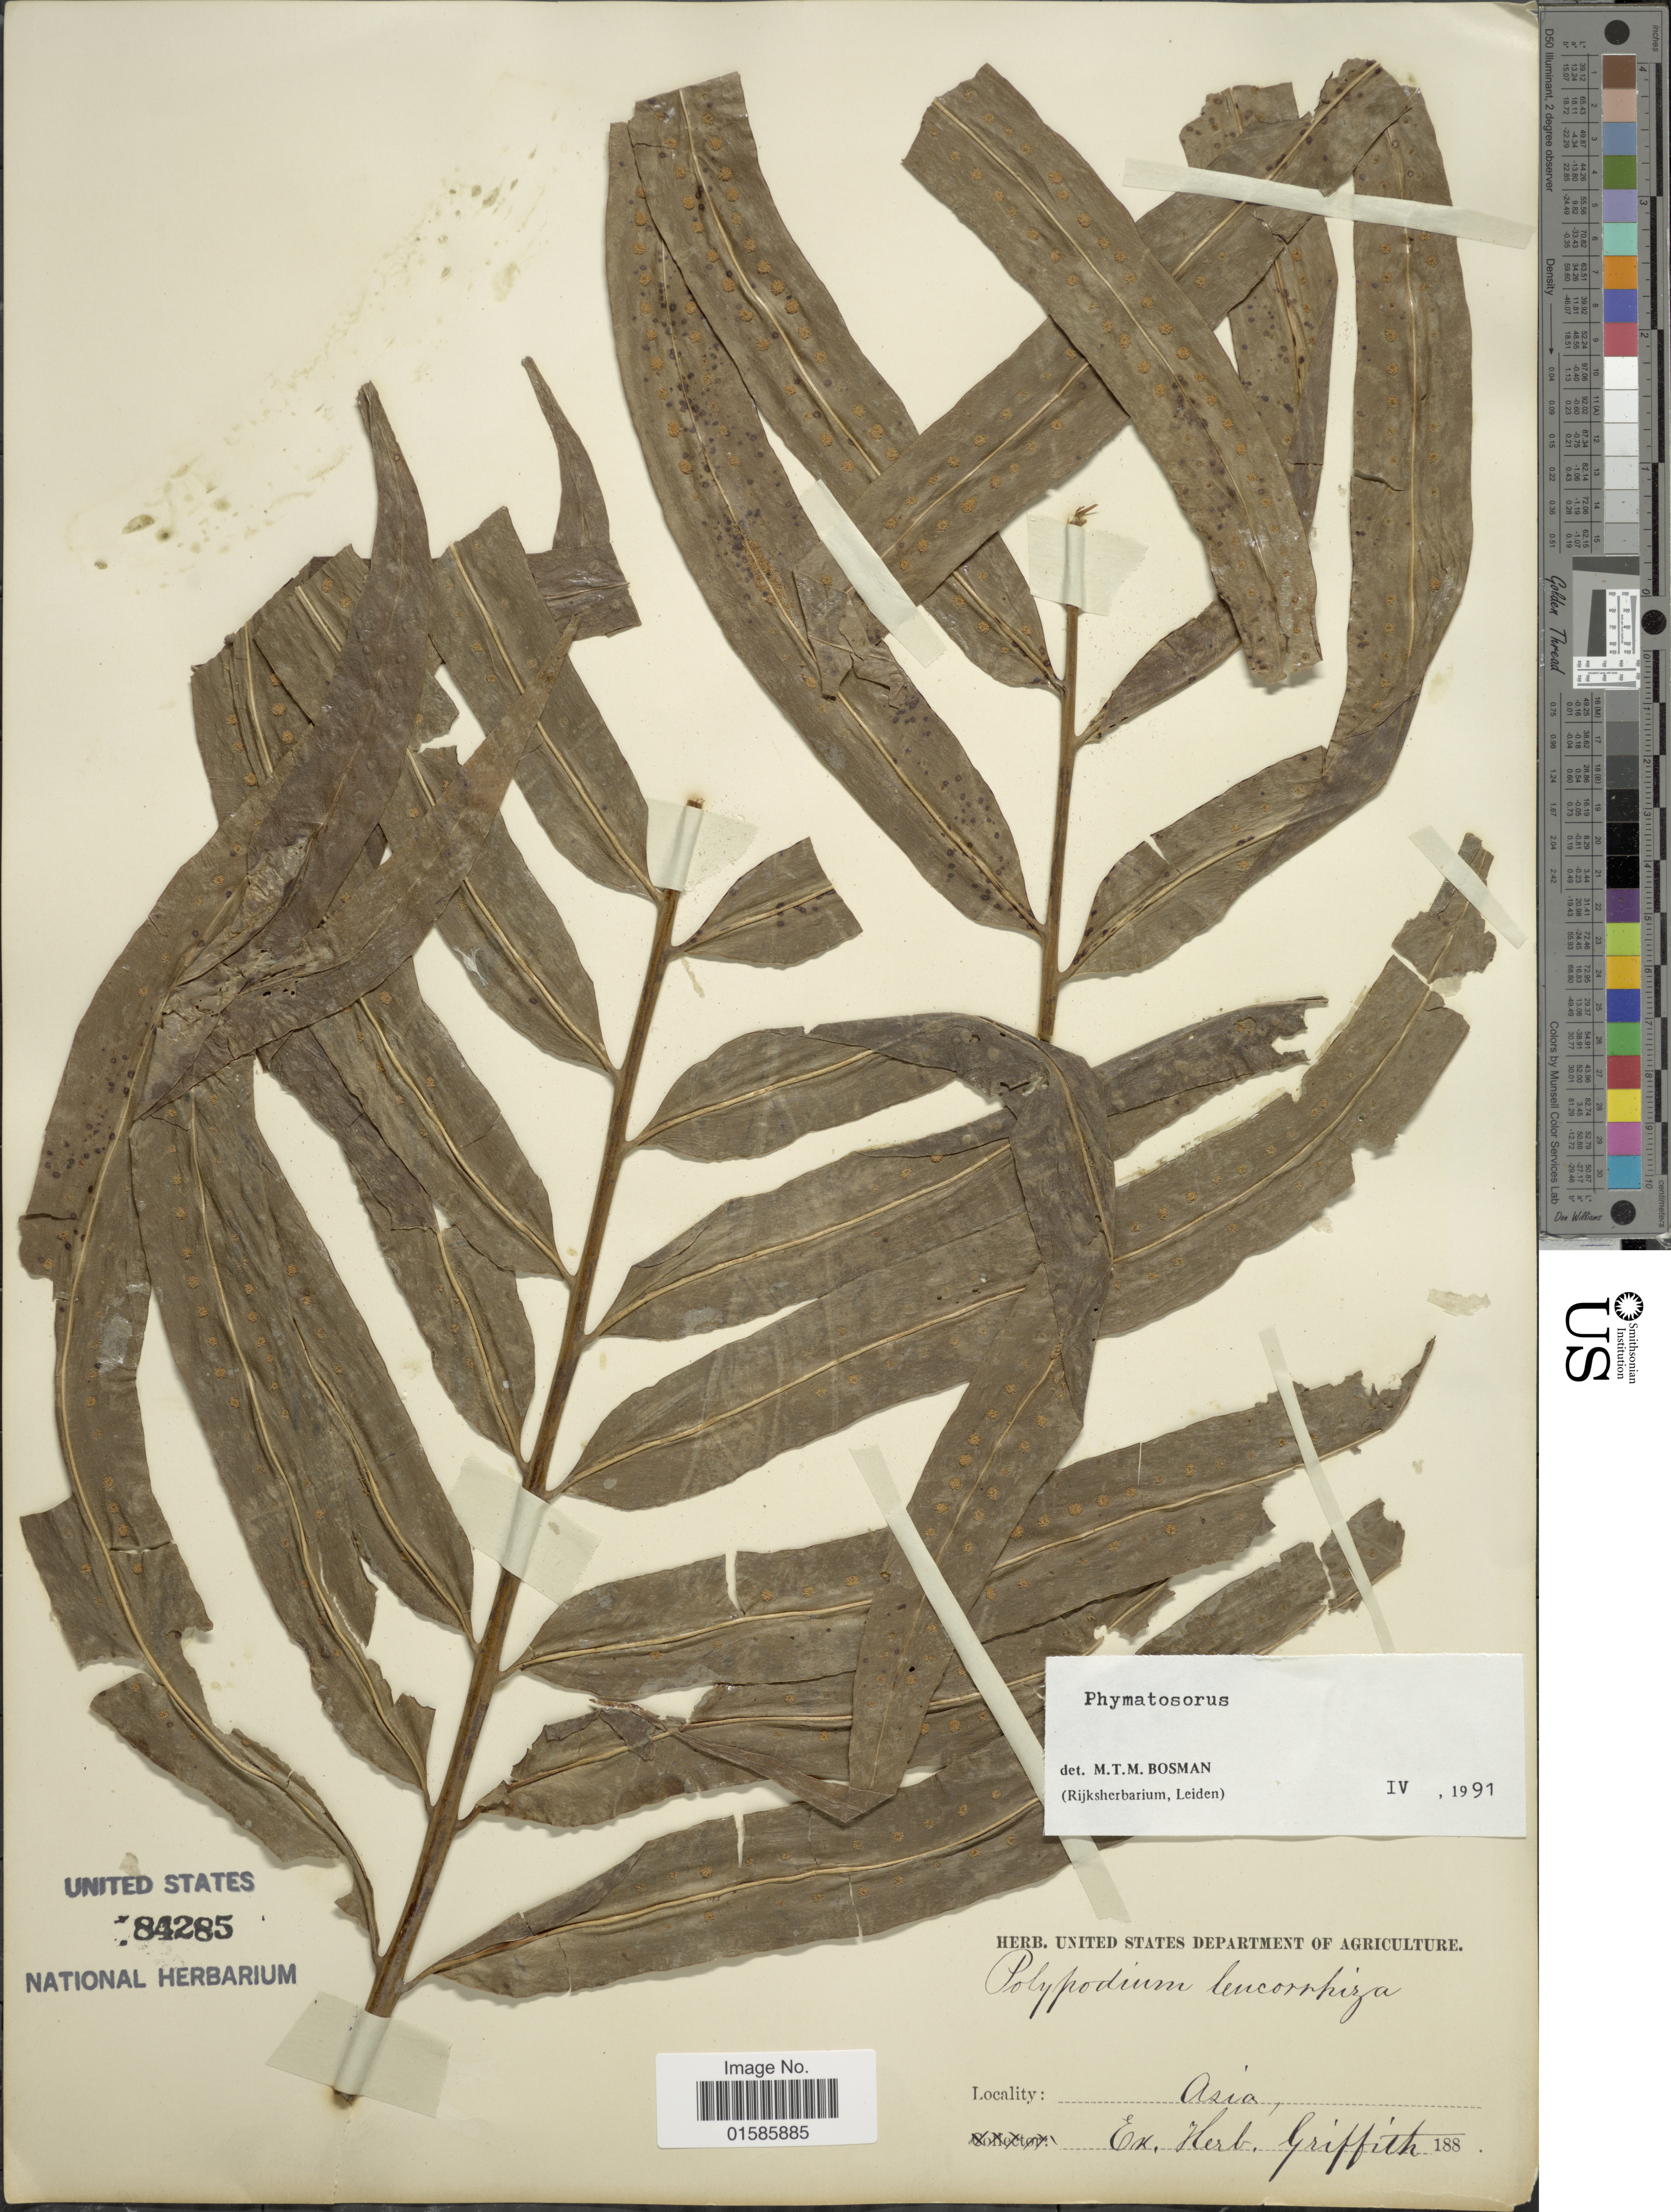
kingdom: Plantae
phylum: Tracheophyta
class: Polypodiopsida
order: Polypodiales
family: Polypodiaceae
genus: Microsorum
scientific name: Microsorum lucidum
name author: (Roxb. ex Griff.) Copel.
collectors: ex herb. Griffith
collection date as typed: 188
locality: Asia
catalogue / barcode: US 84285